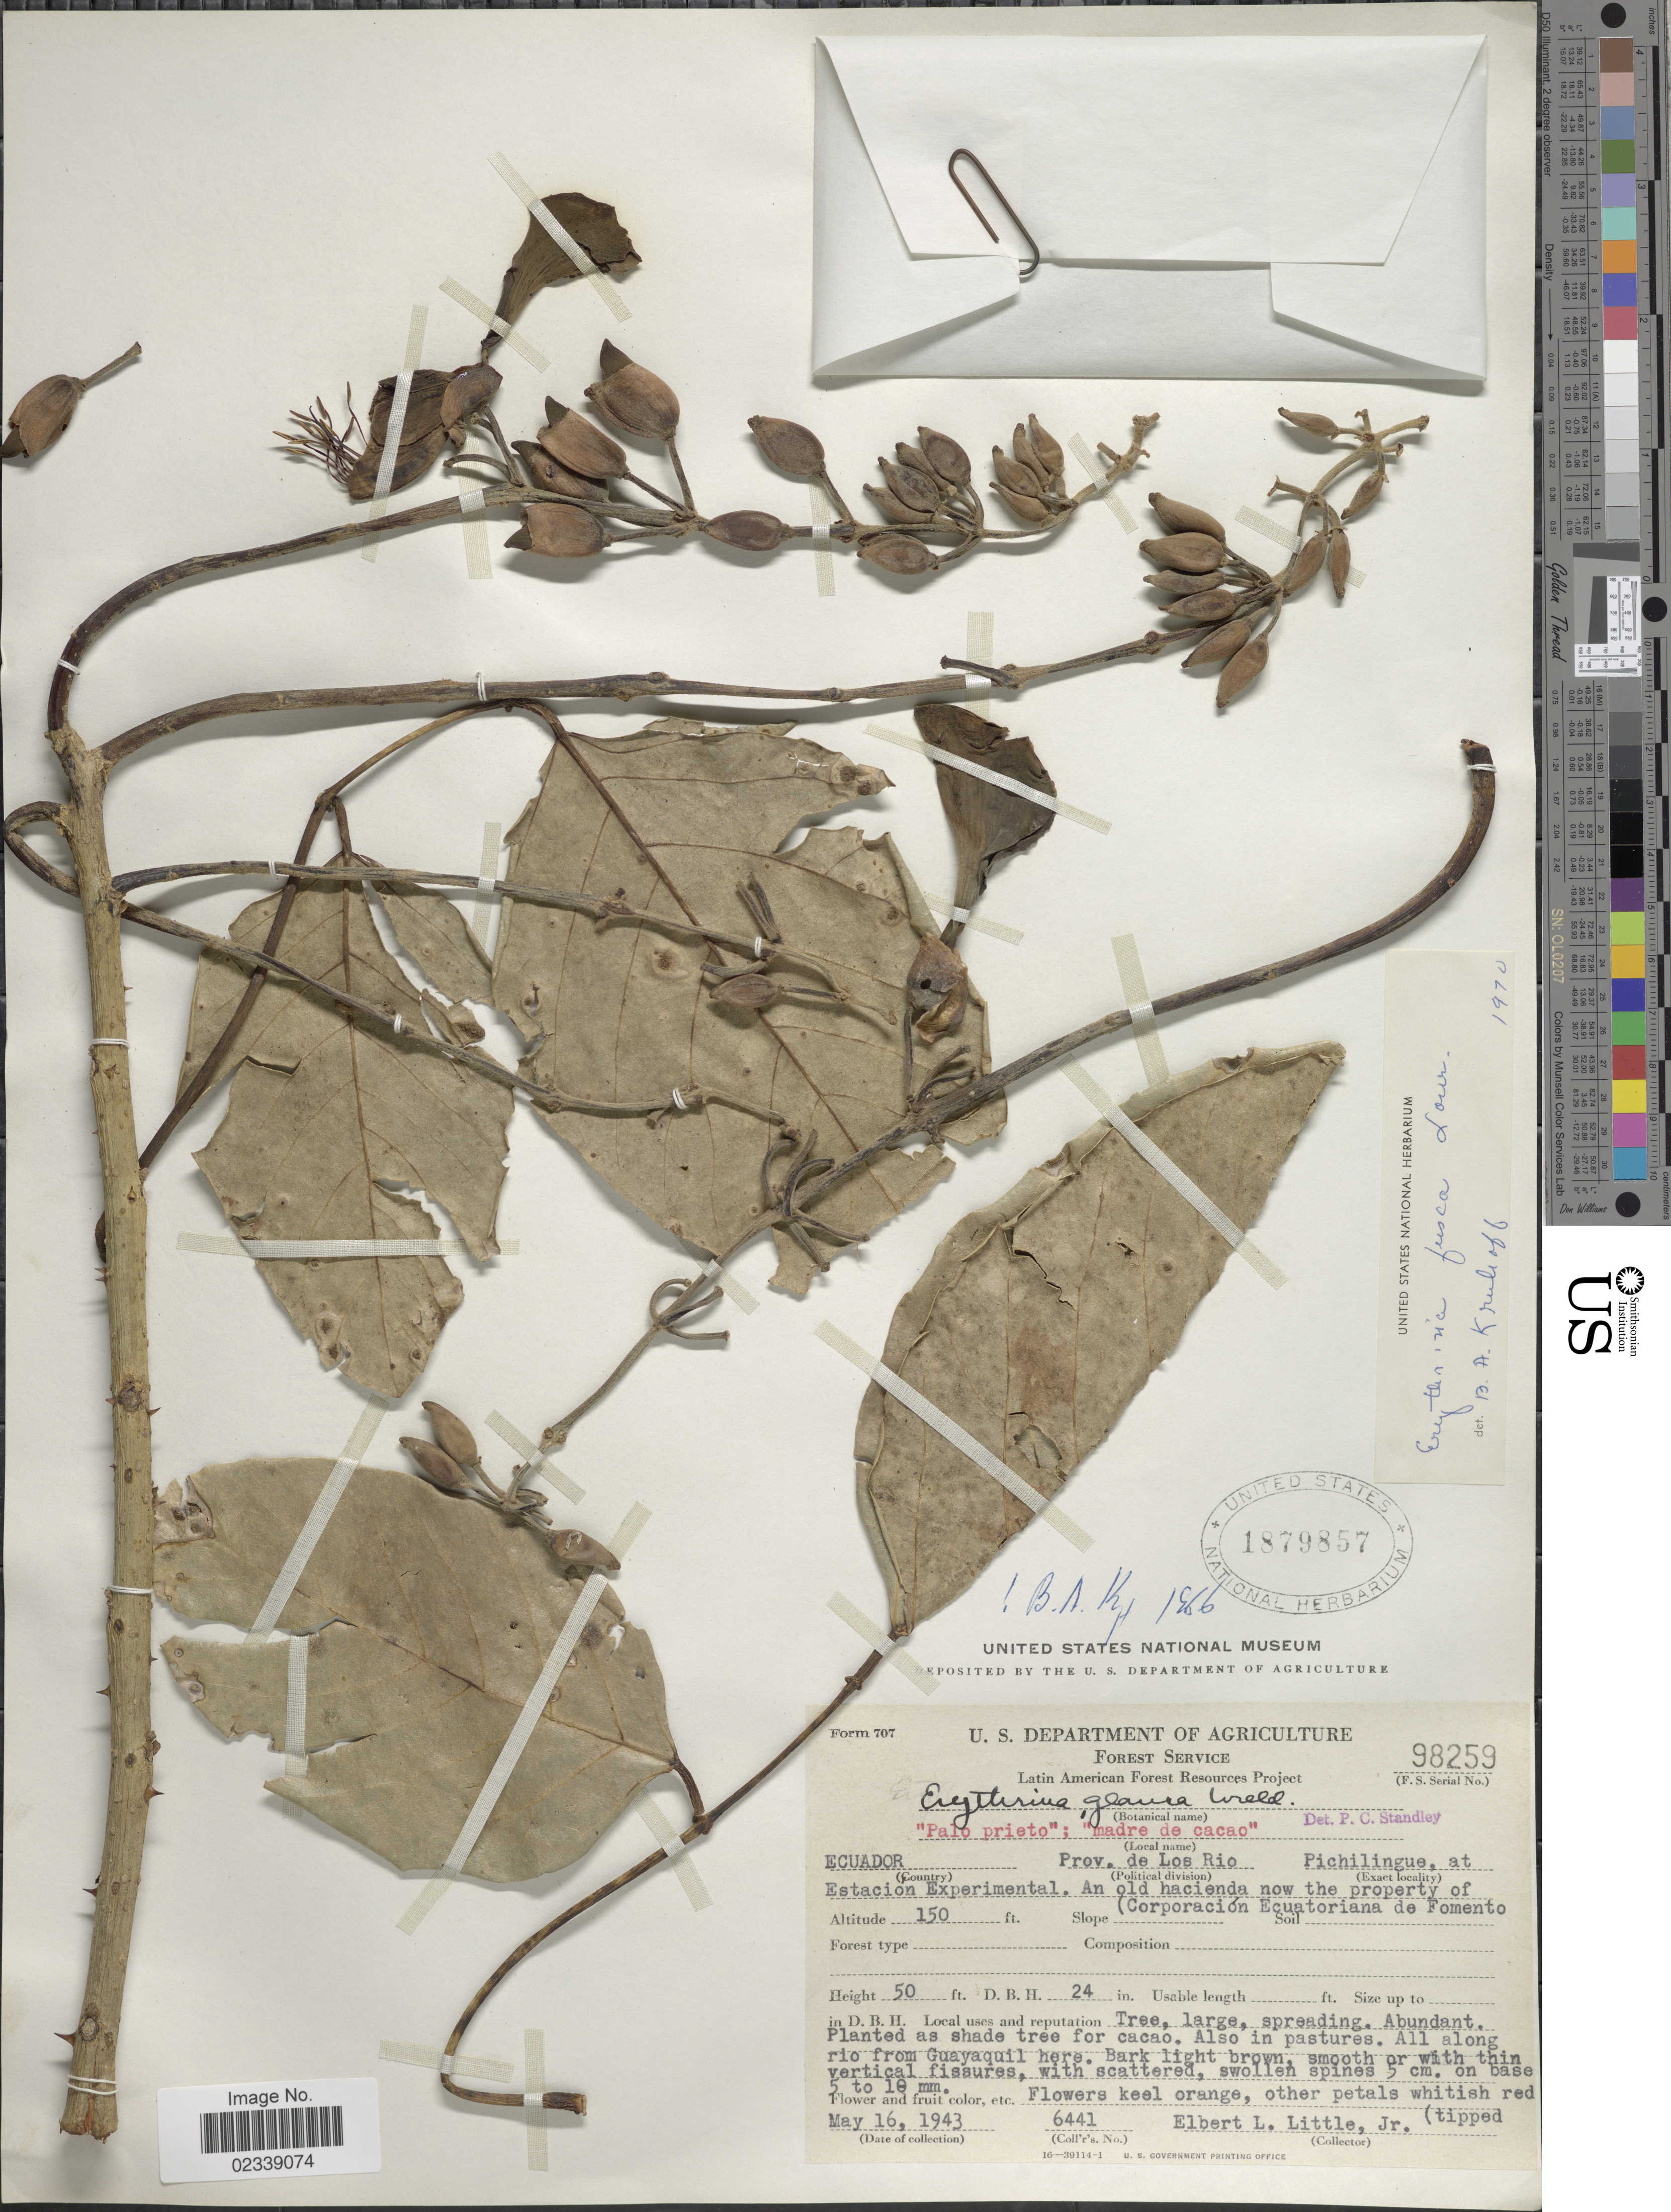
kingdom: Plantae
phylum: Tracheophyta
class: Magnoliopsida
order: Fabales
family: Fabaceae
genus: Erythrina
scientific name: Erythrina fusca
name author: Lour.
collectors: E. L. Little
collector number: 6441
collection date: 1943-05-16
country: Ecuador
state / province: Los Ríos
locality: Pichilingue, at Estacion Experimental, an old hacienda now the property of (Corporation Ecuatoriana de Fomento)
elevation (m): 46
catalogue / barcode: US 1879857